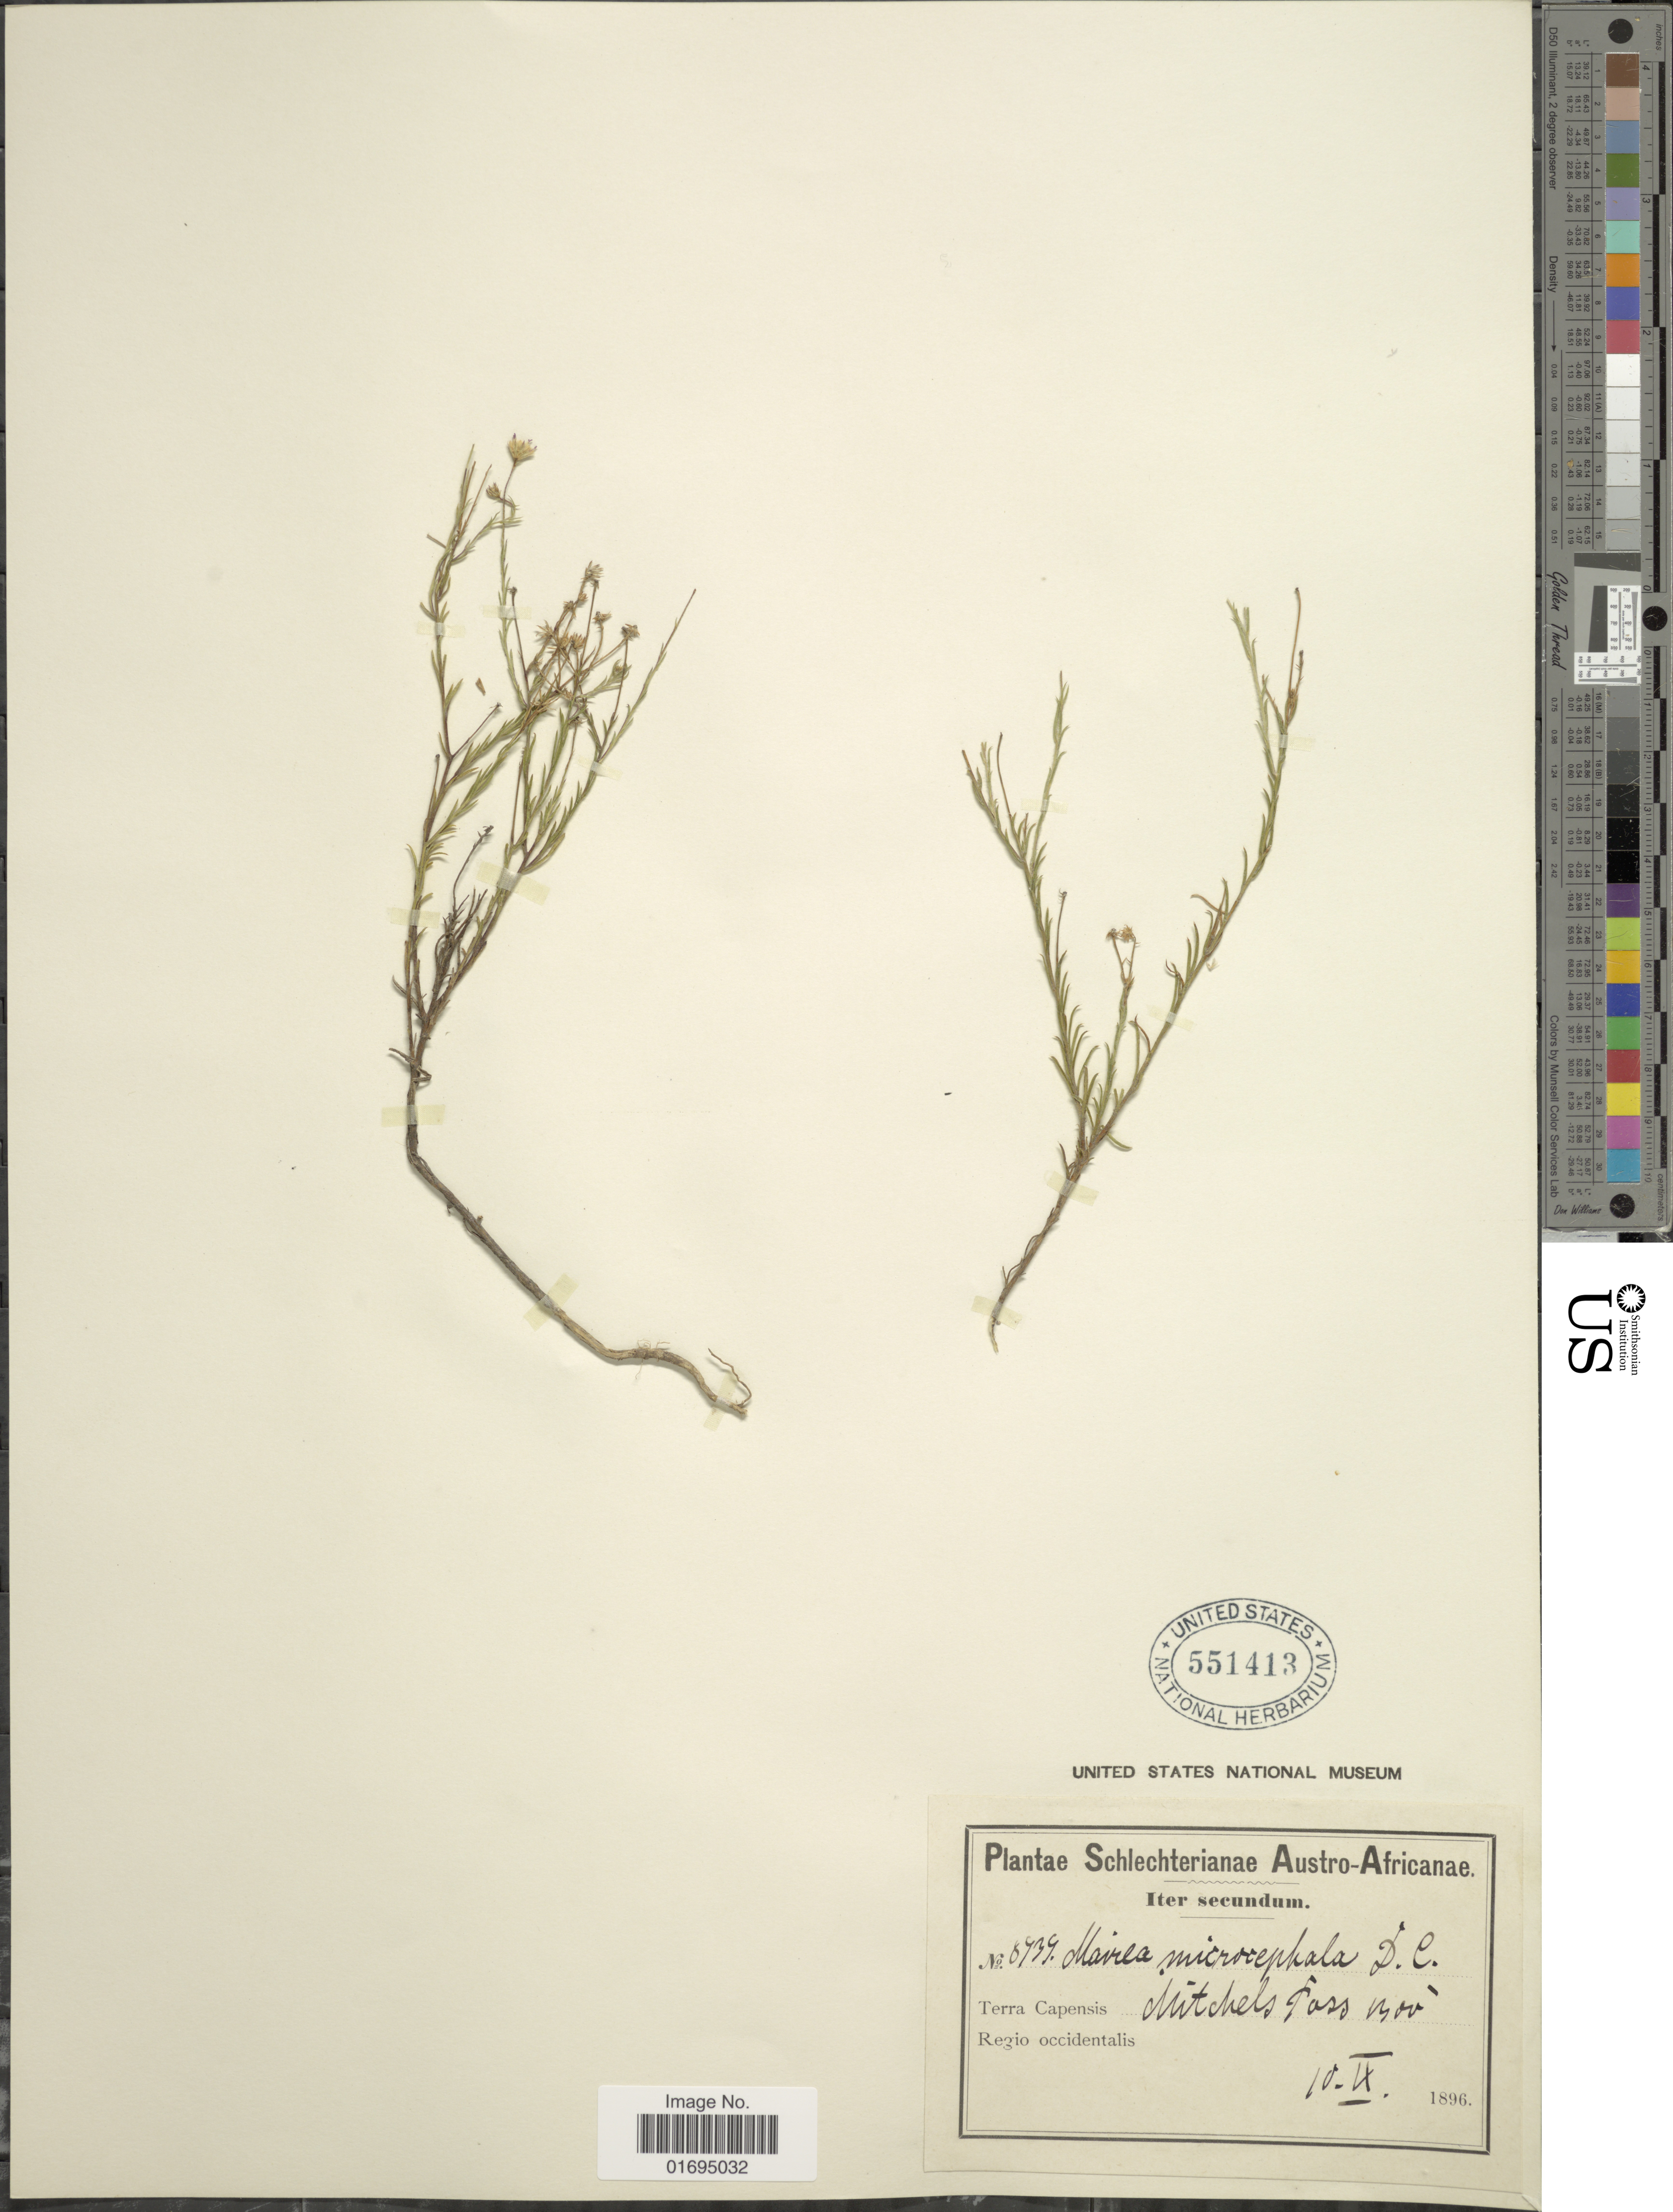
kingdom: Plantae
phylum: Tracheophyta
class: Magnoliopsida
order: Asterales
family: Asteraceae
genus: Zyrphelis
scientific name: Zyrphelis microcephala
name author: (Less.) Nees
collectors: Schlechter, --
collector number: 8939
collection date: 1896-09-10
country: South Africa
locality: Austro-Africanae, Terra Capensis, Mitchels Fass, Regio occidentalis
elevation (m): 396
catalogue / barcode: US 551413